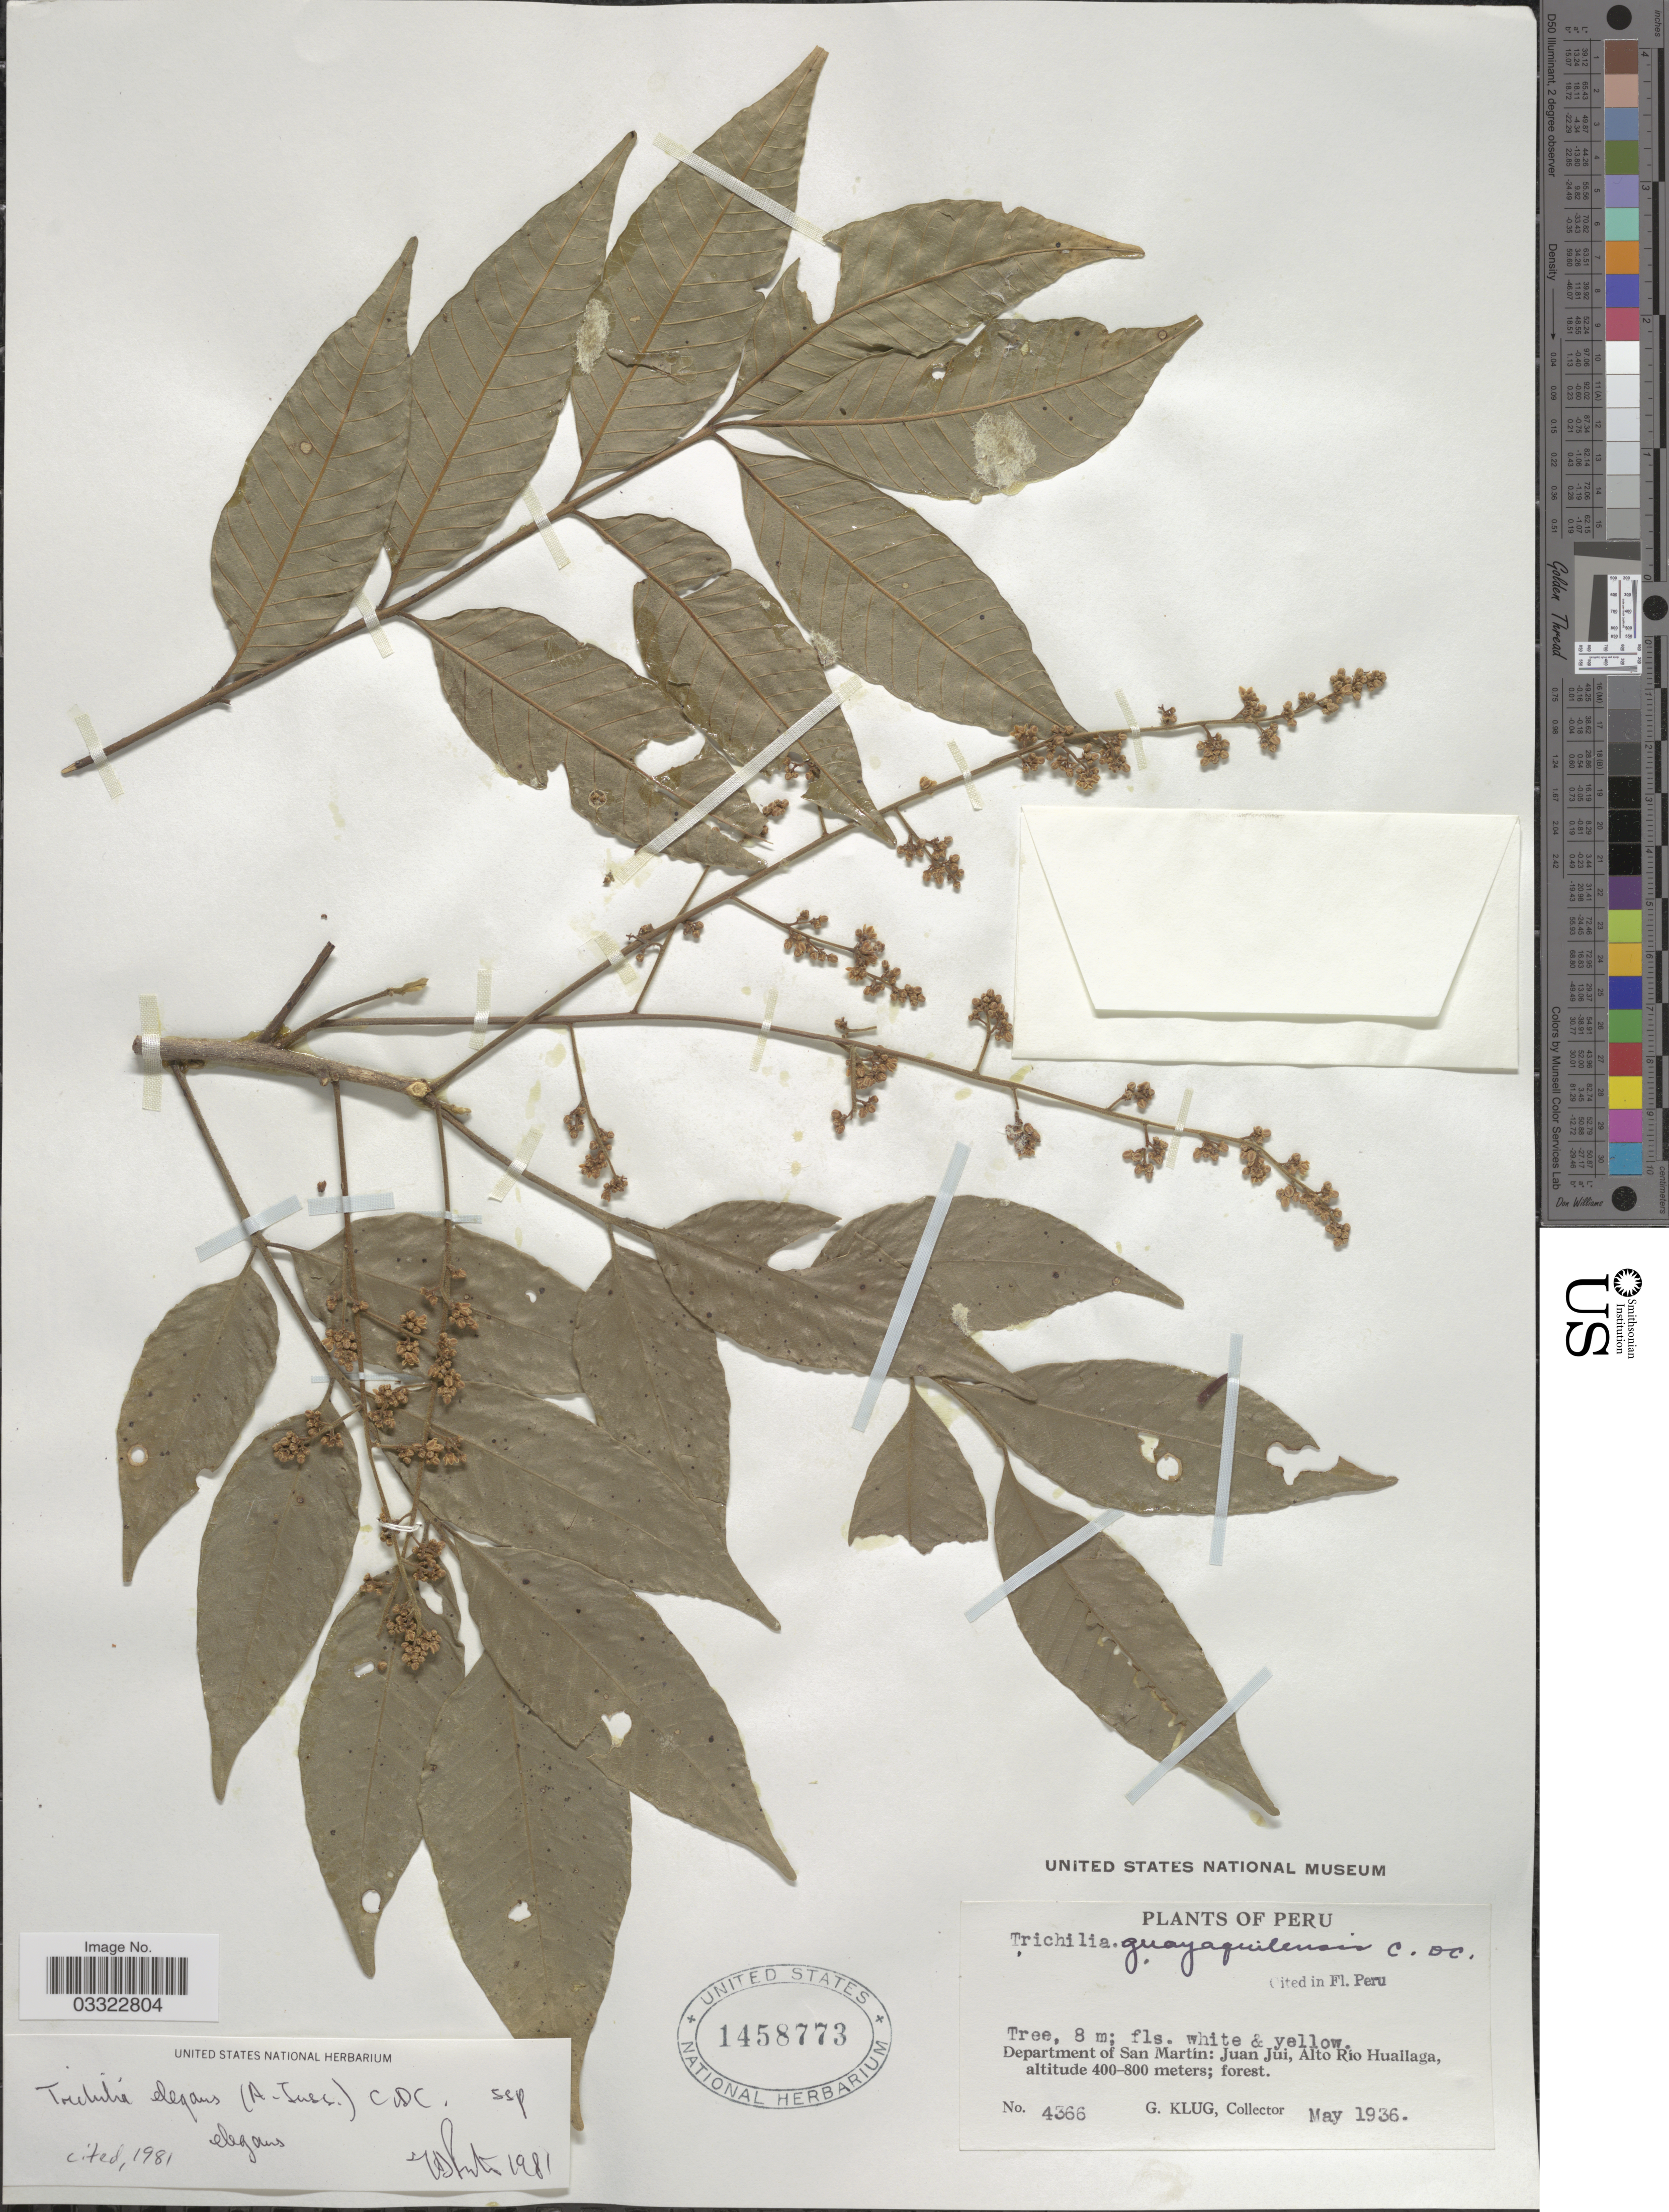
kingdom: Plantae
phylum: Tracheophyta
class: Magnoliopsida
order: Sapindales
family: Meliaceae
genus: Trichilia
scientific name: Trichilia elegans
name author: A. Juss.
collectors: G. Klug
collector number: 4366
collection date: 1936-05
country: Peru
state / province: San Martín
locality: Department of San Martín: Juan Jui, Alto Río Huallaga.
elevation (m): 400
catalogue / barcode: US 1458773